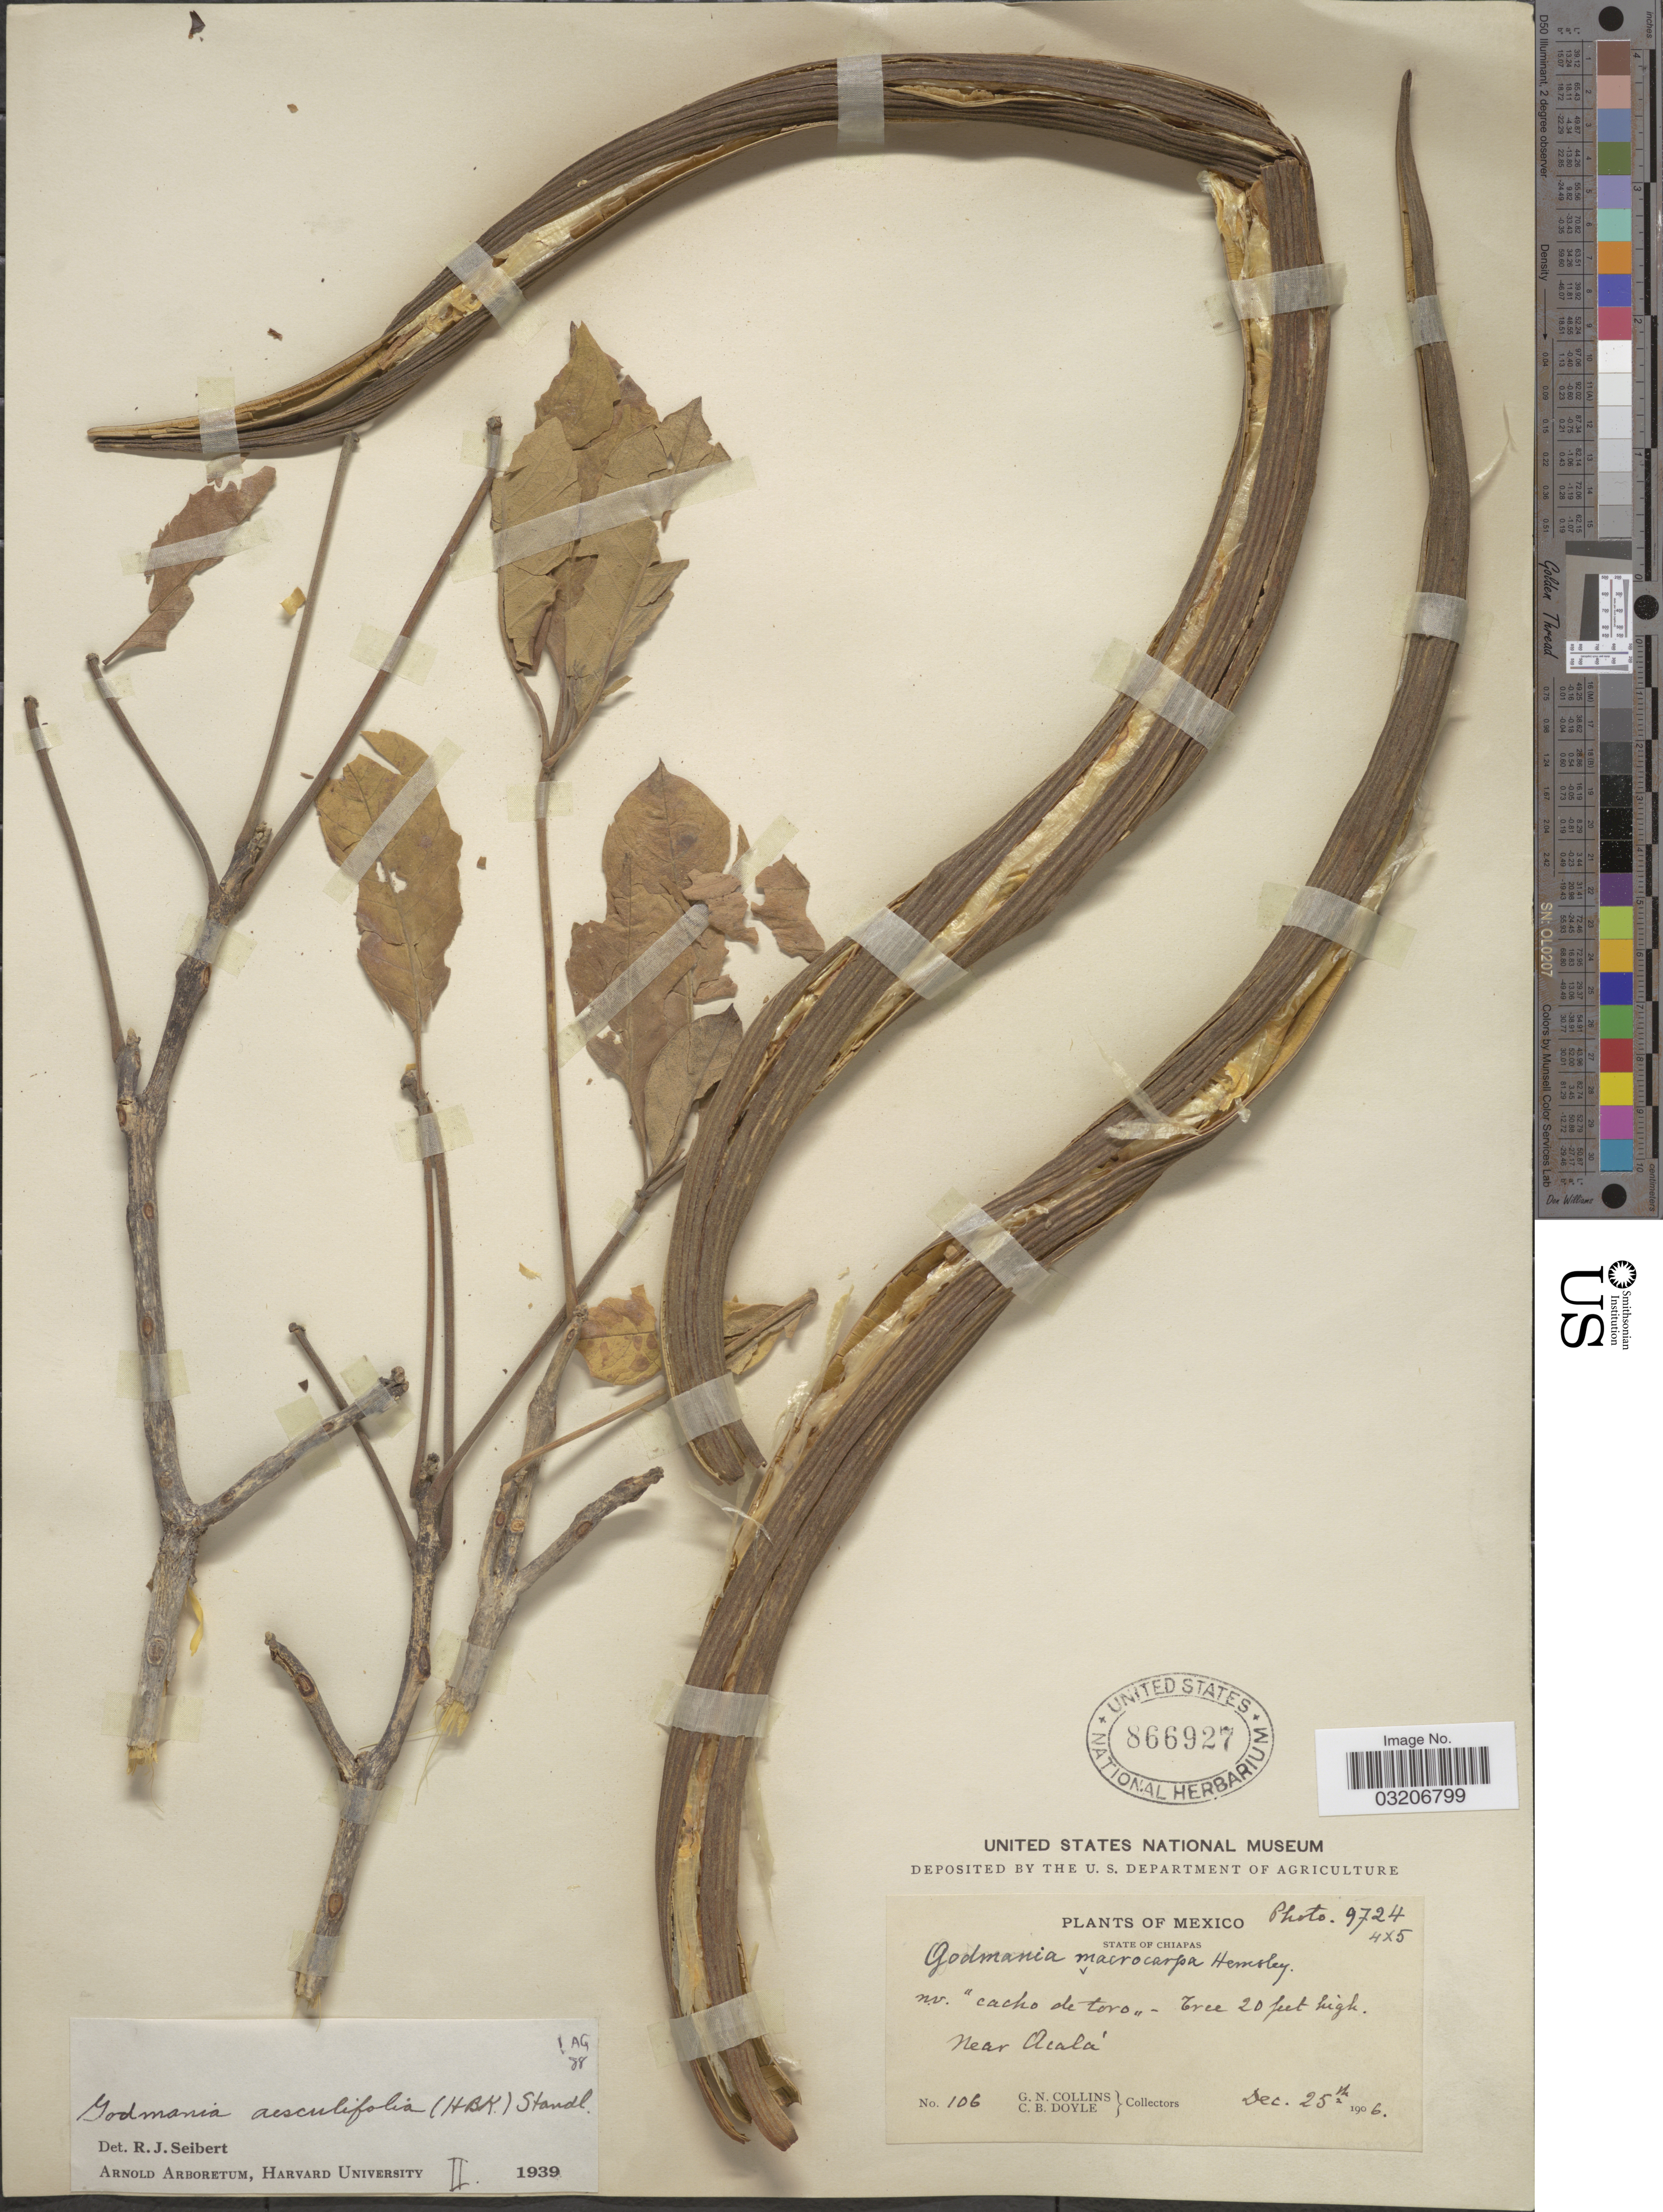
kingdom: Plantae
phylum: Tracheophyta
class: Magnoliopsida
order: Lamiales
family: Bignoniaceae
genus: Godmania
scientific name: Godmania aesculifolia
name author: Standl.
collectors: G. Collins & C. Doyle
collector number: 106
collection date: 1906-12-25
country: Mexico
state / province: Chiapas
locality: Near Acala'.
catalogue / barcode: US 866927